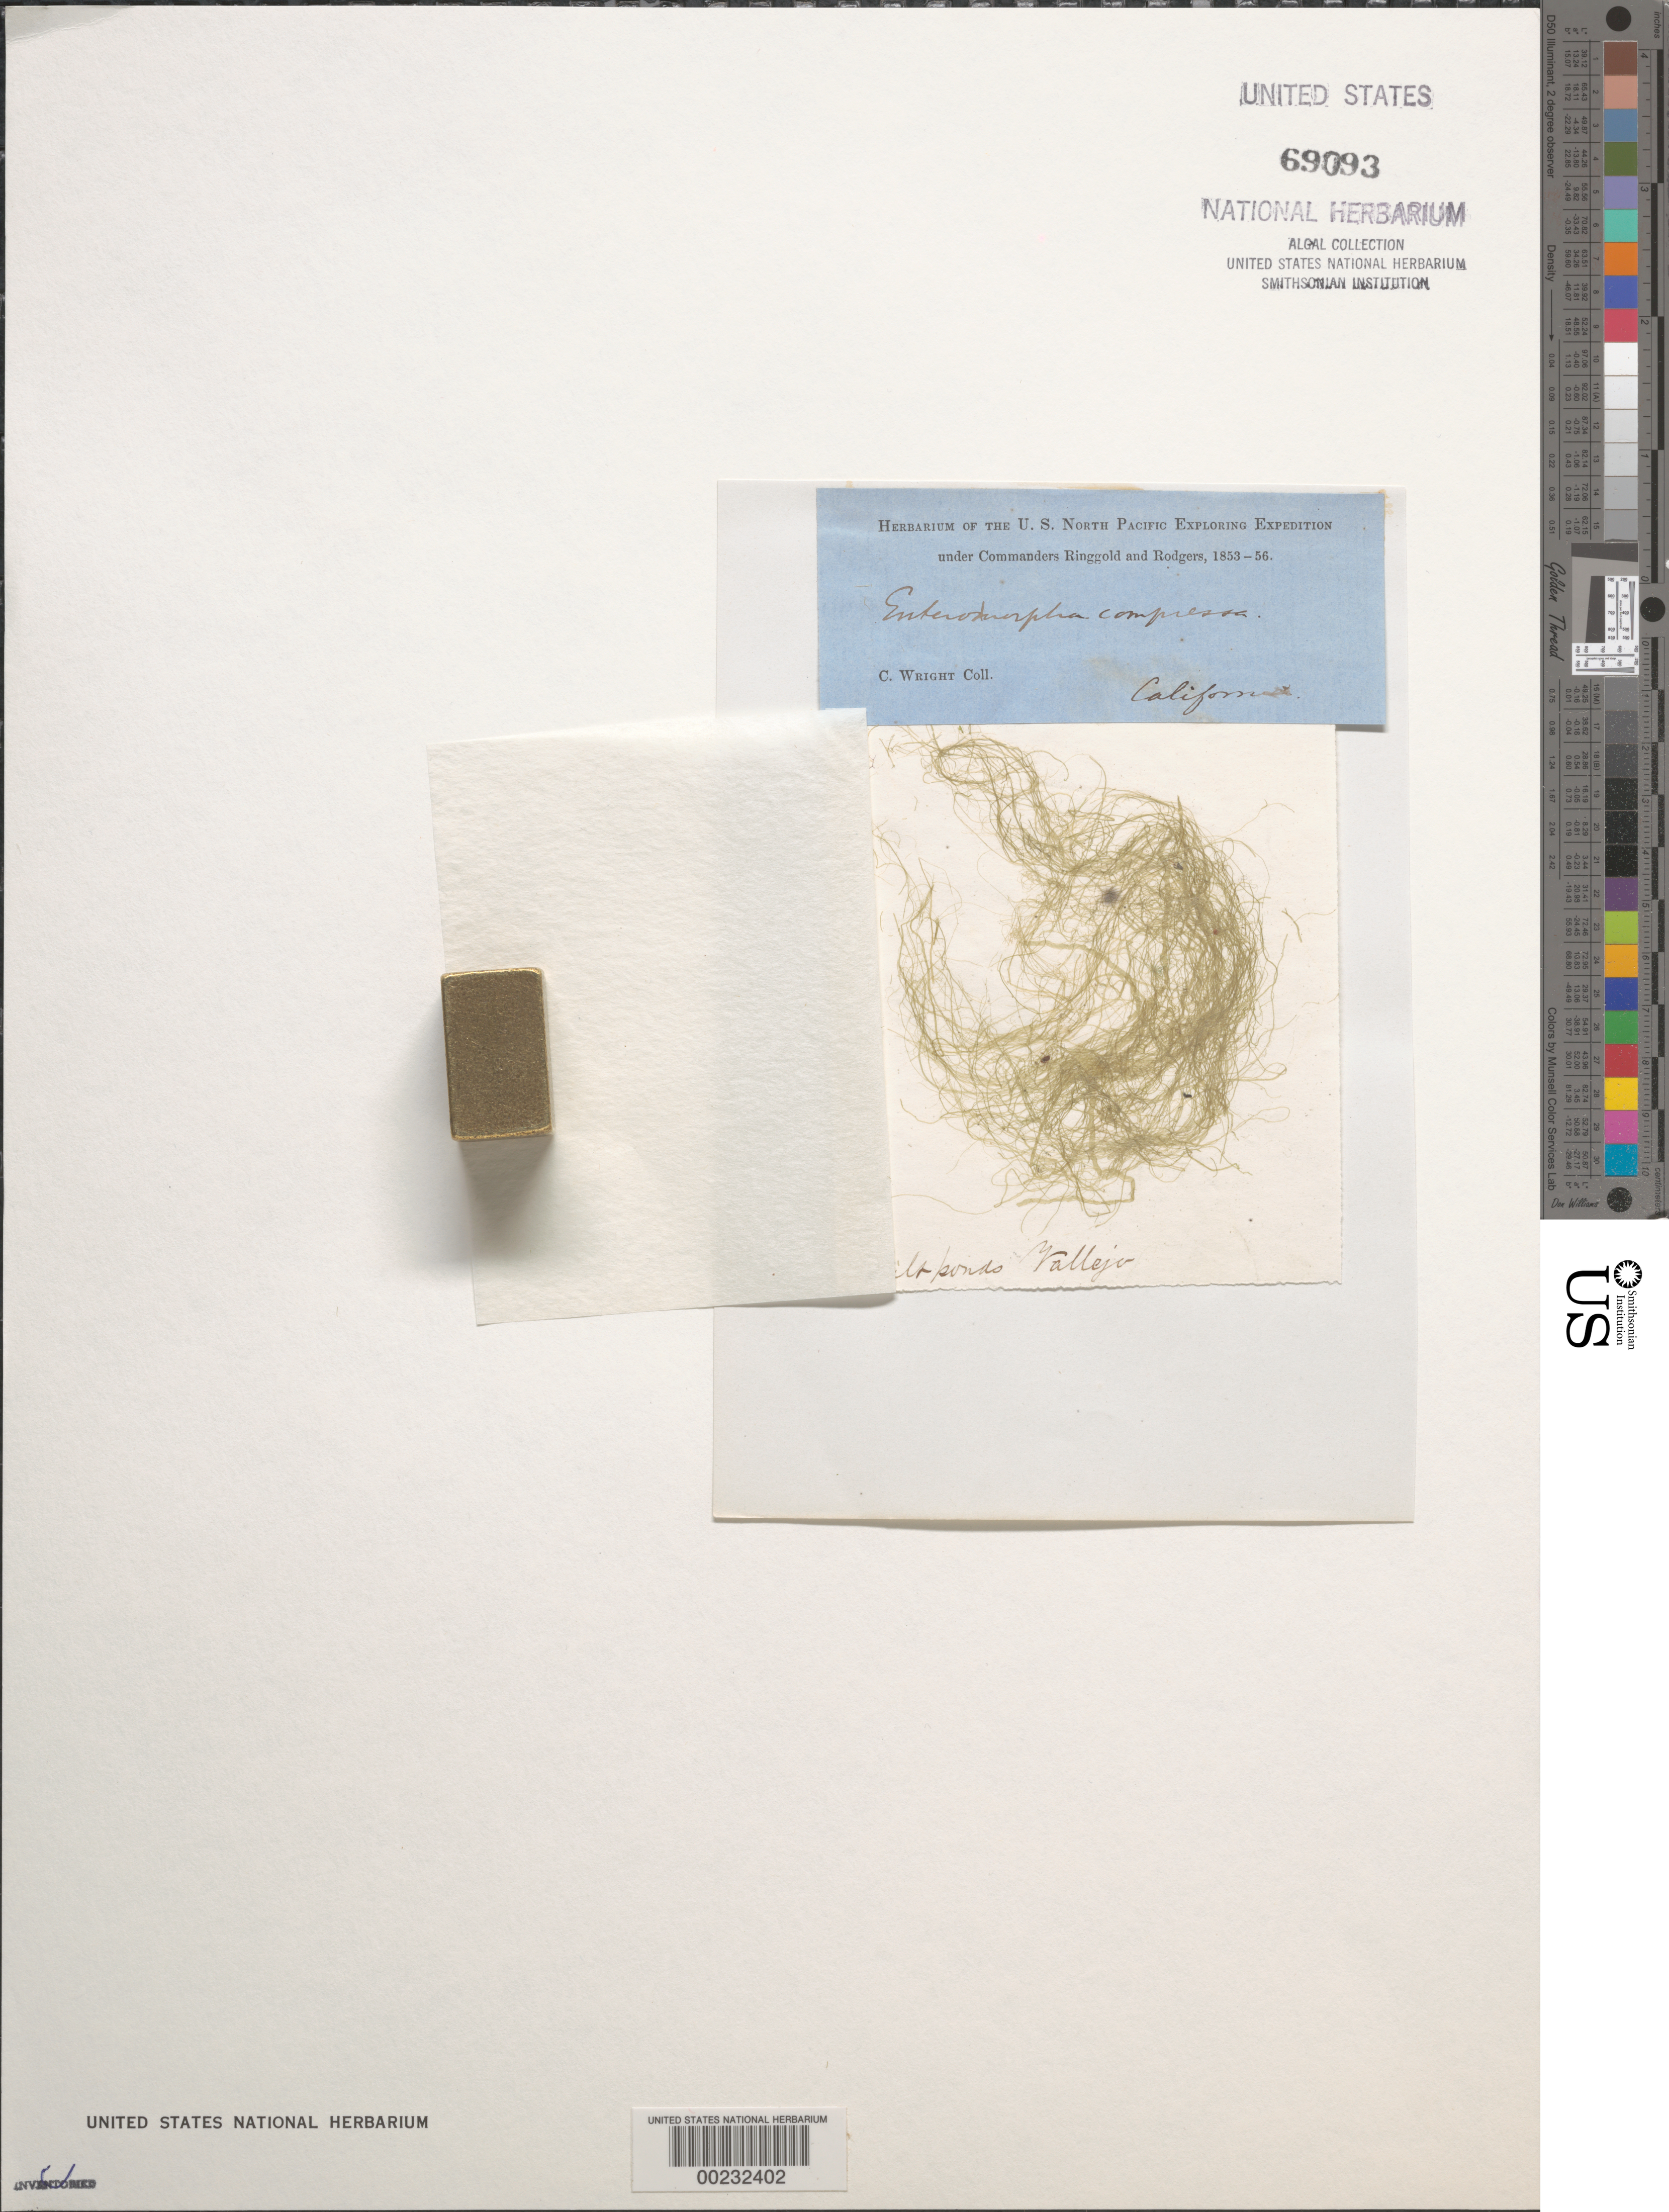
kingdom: Plantae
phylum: Chlorophyta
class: Ulvophyceae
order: Ulvales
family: Ulvaceae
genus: Ulva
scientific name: Ulva compressa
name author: L.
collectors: C. Wright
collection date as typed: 1855 OR -- --- 1856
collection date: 1855 or 1856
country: United States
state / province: California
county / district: Solano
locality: Vallejo, salt ponds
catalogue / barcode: US 69093